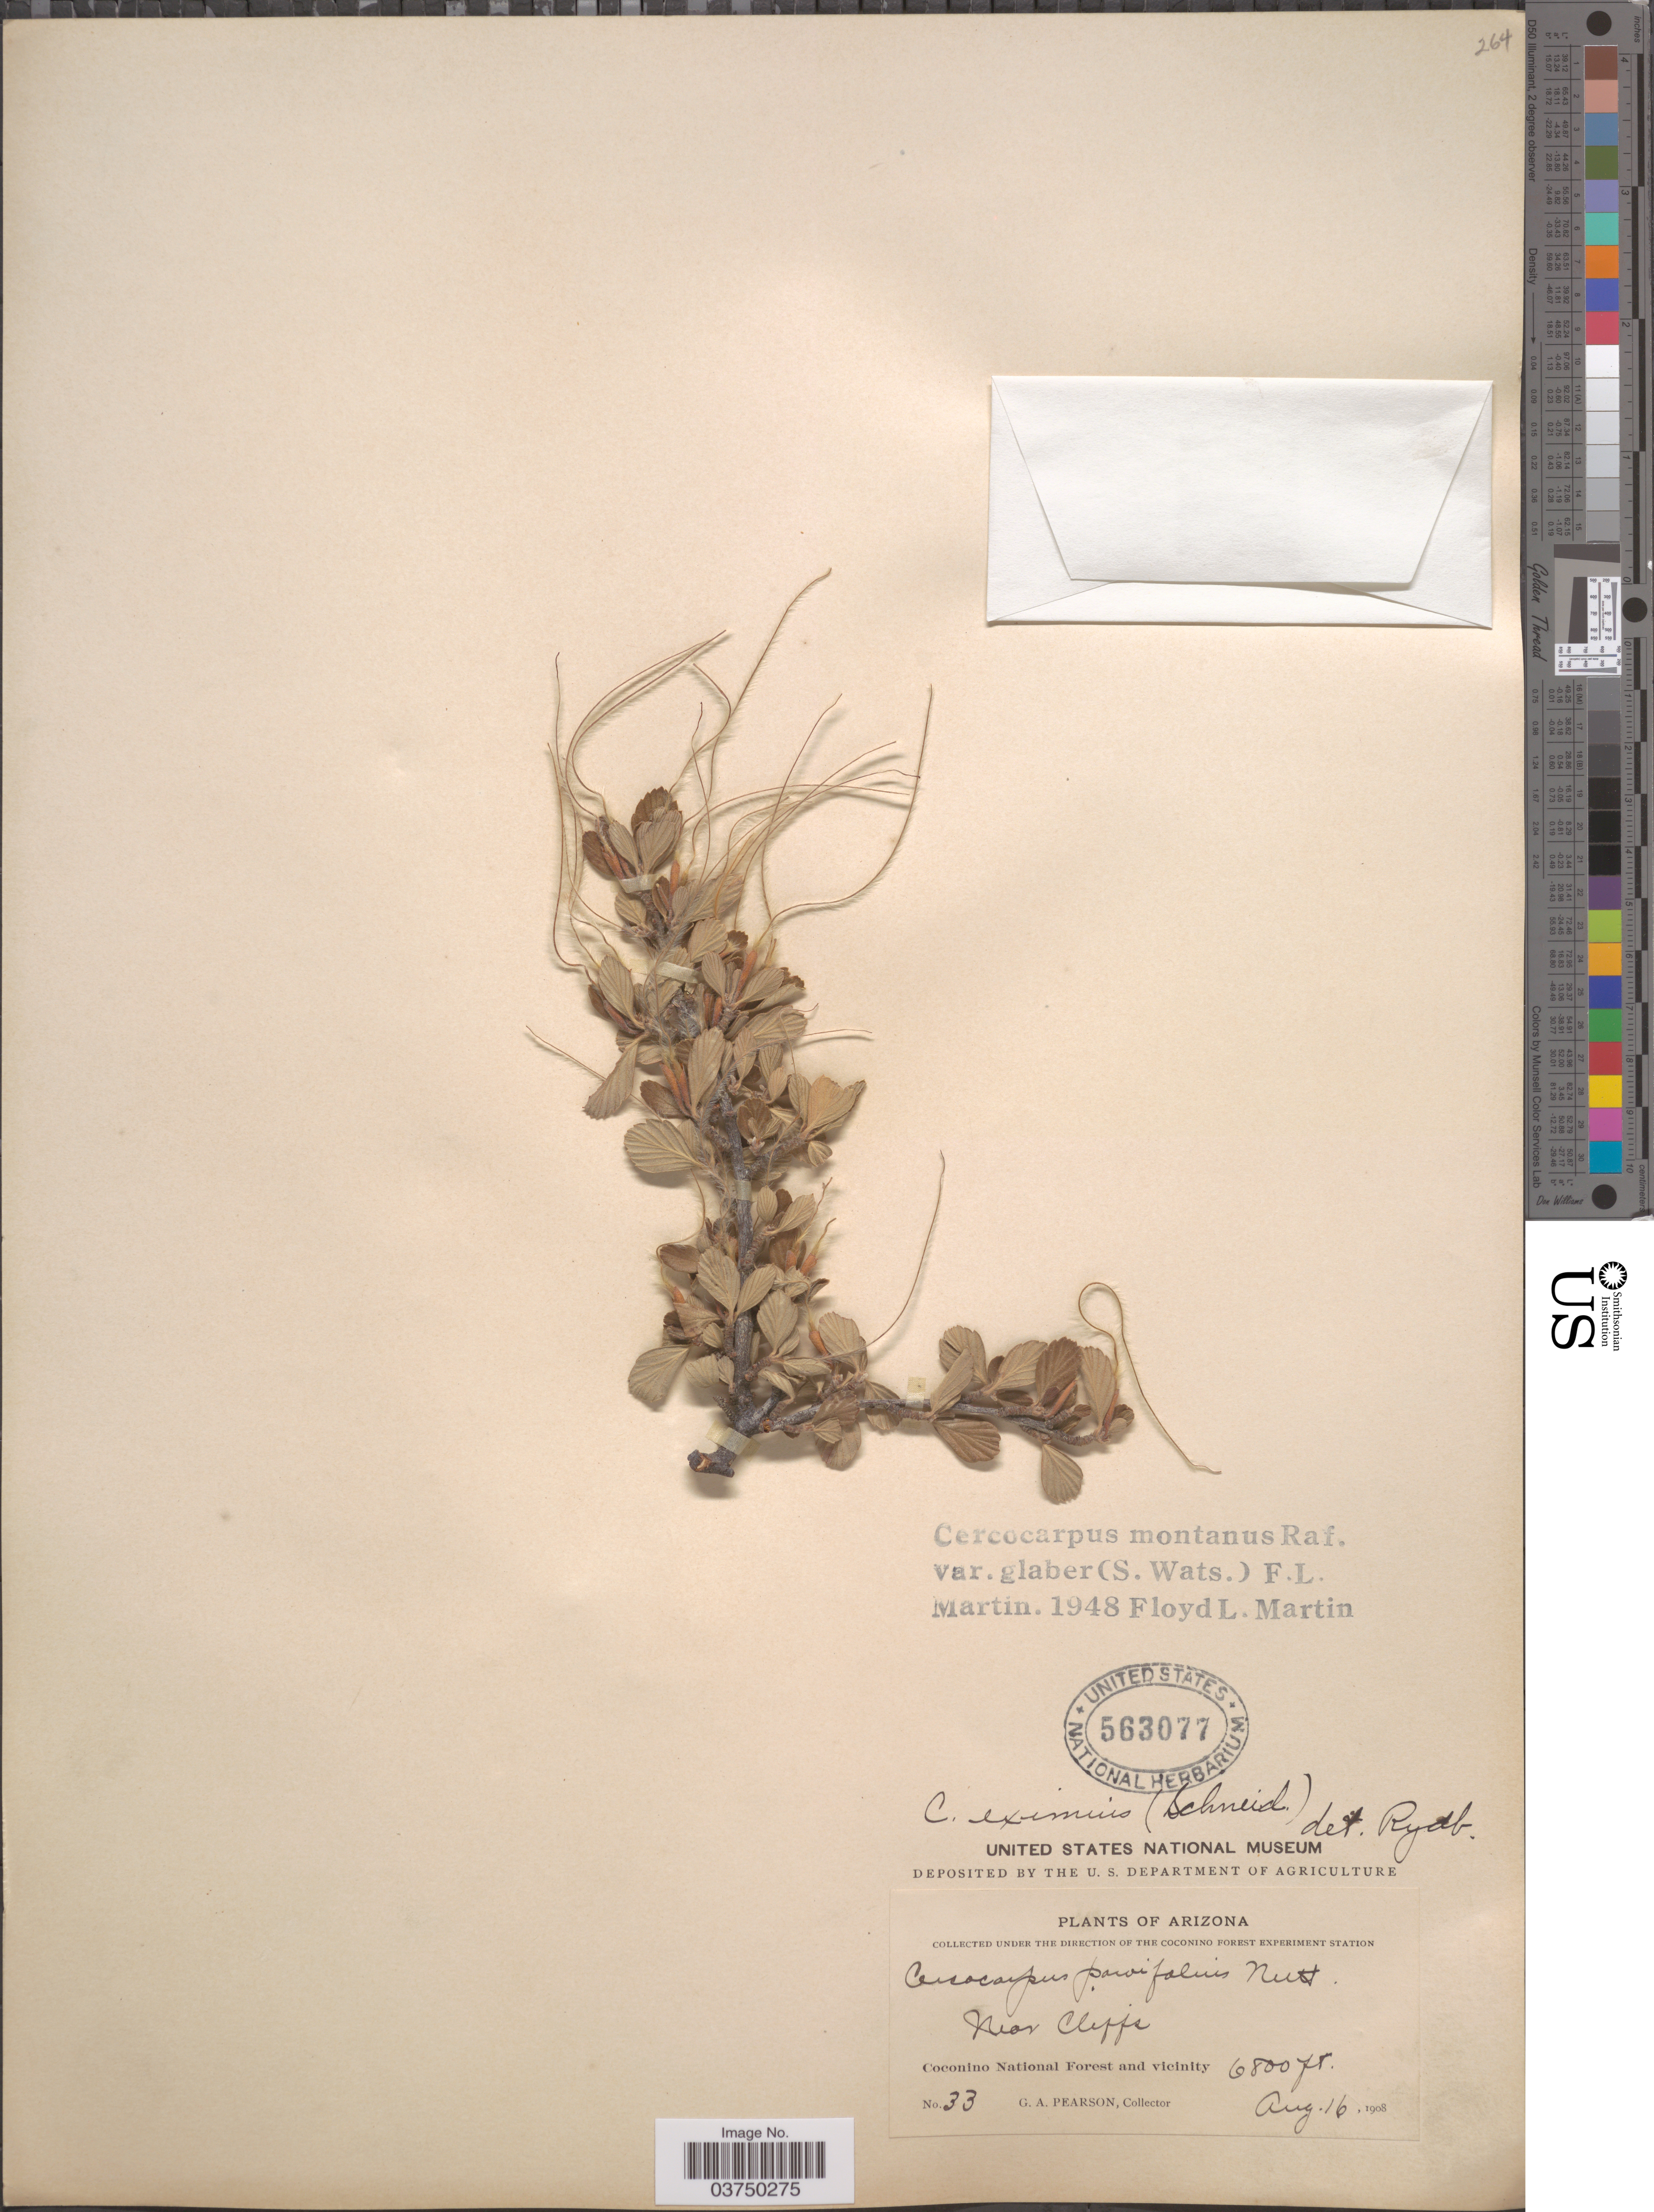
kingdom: Plantae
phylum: Tracheophyta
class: Magnoliopsida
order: Rosales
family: Rosaceae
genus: Cercocarpus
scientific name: Cercocarpus montanus var. glaber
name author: (S. Watson) F.L. Martin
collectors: G. Pearson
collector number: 33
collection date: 1908-08-16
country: United States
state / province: Arizona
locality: Near Cliffs. Coconino National Forest and vicinity.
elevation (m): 2073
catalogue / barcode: US 563077